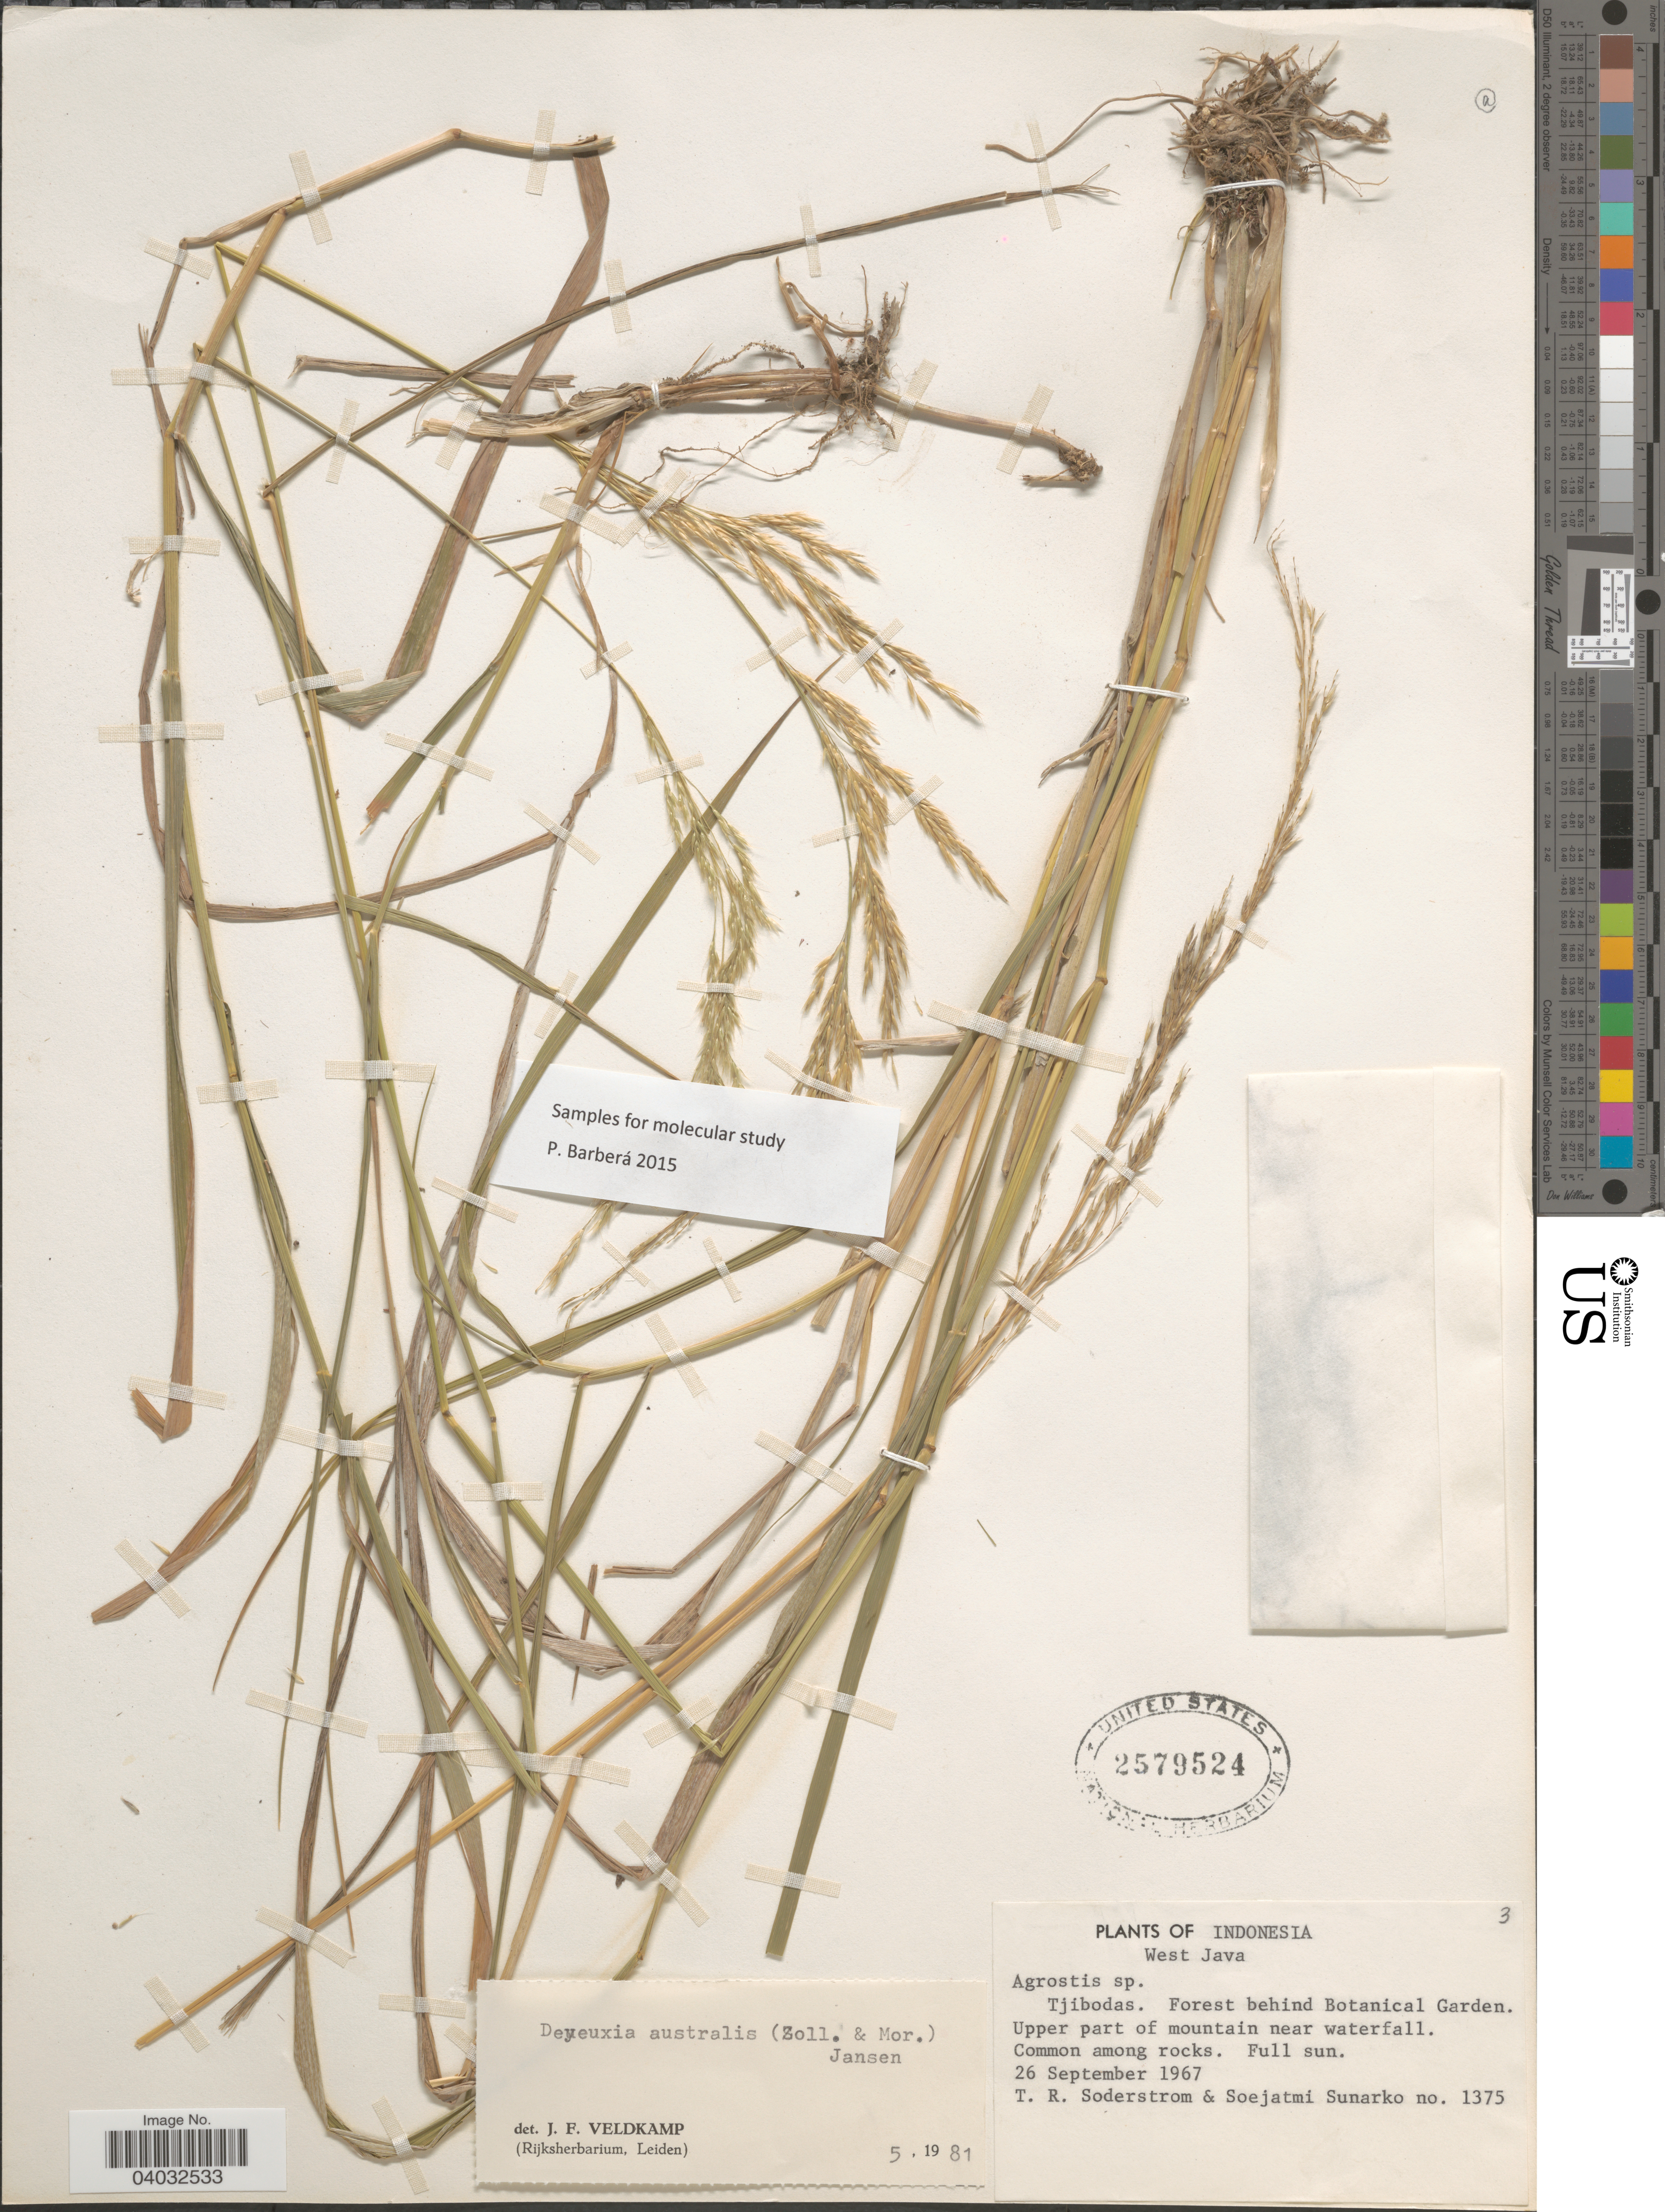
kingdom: Plantae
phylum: Tracheophyta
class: Liliopsida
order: Poales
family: Poaceae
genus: Calamagrostis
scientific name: Calamagrostis australis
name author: (Zoll. & Moritz) Büse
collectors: T. R. Soderstrom & S. Sunarko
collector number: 1375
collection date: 1967-09-26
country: Indonesia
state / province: Java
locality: West Java. Tjibodas. Forest behind Botanical Garden. Upper part of mountain near waterfall.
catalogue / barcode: US 2579524